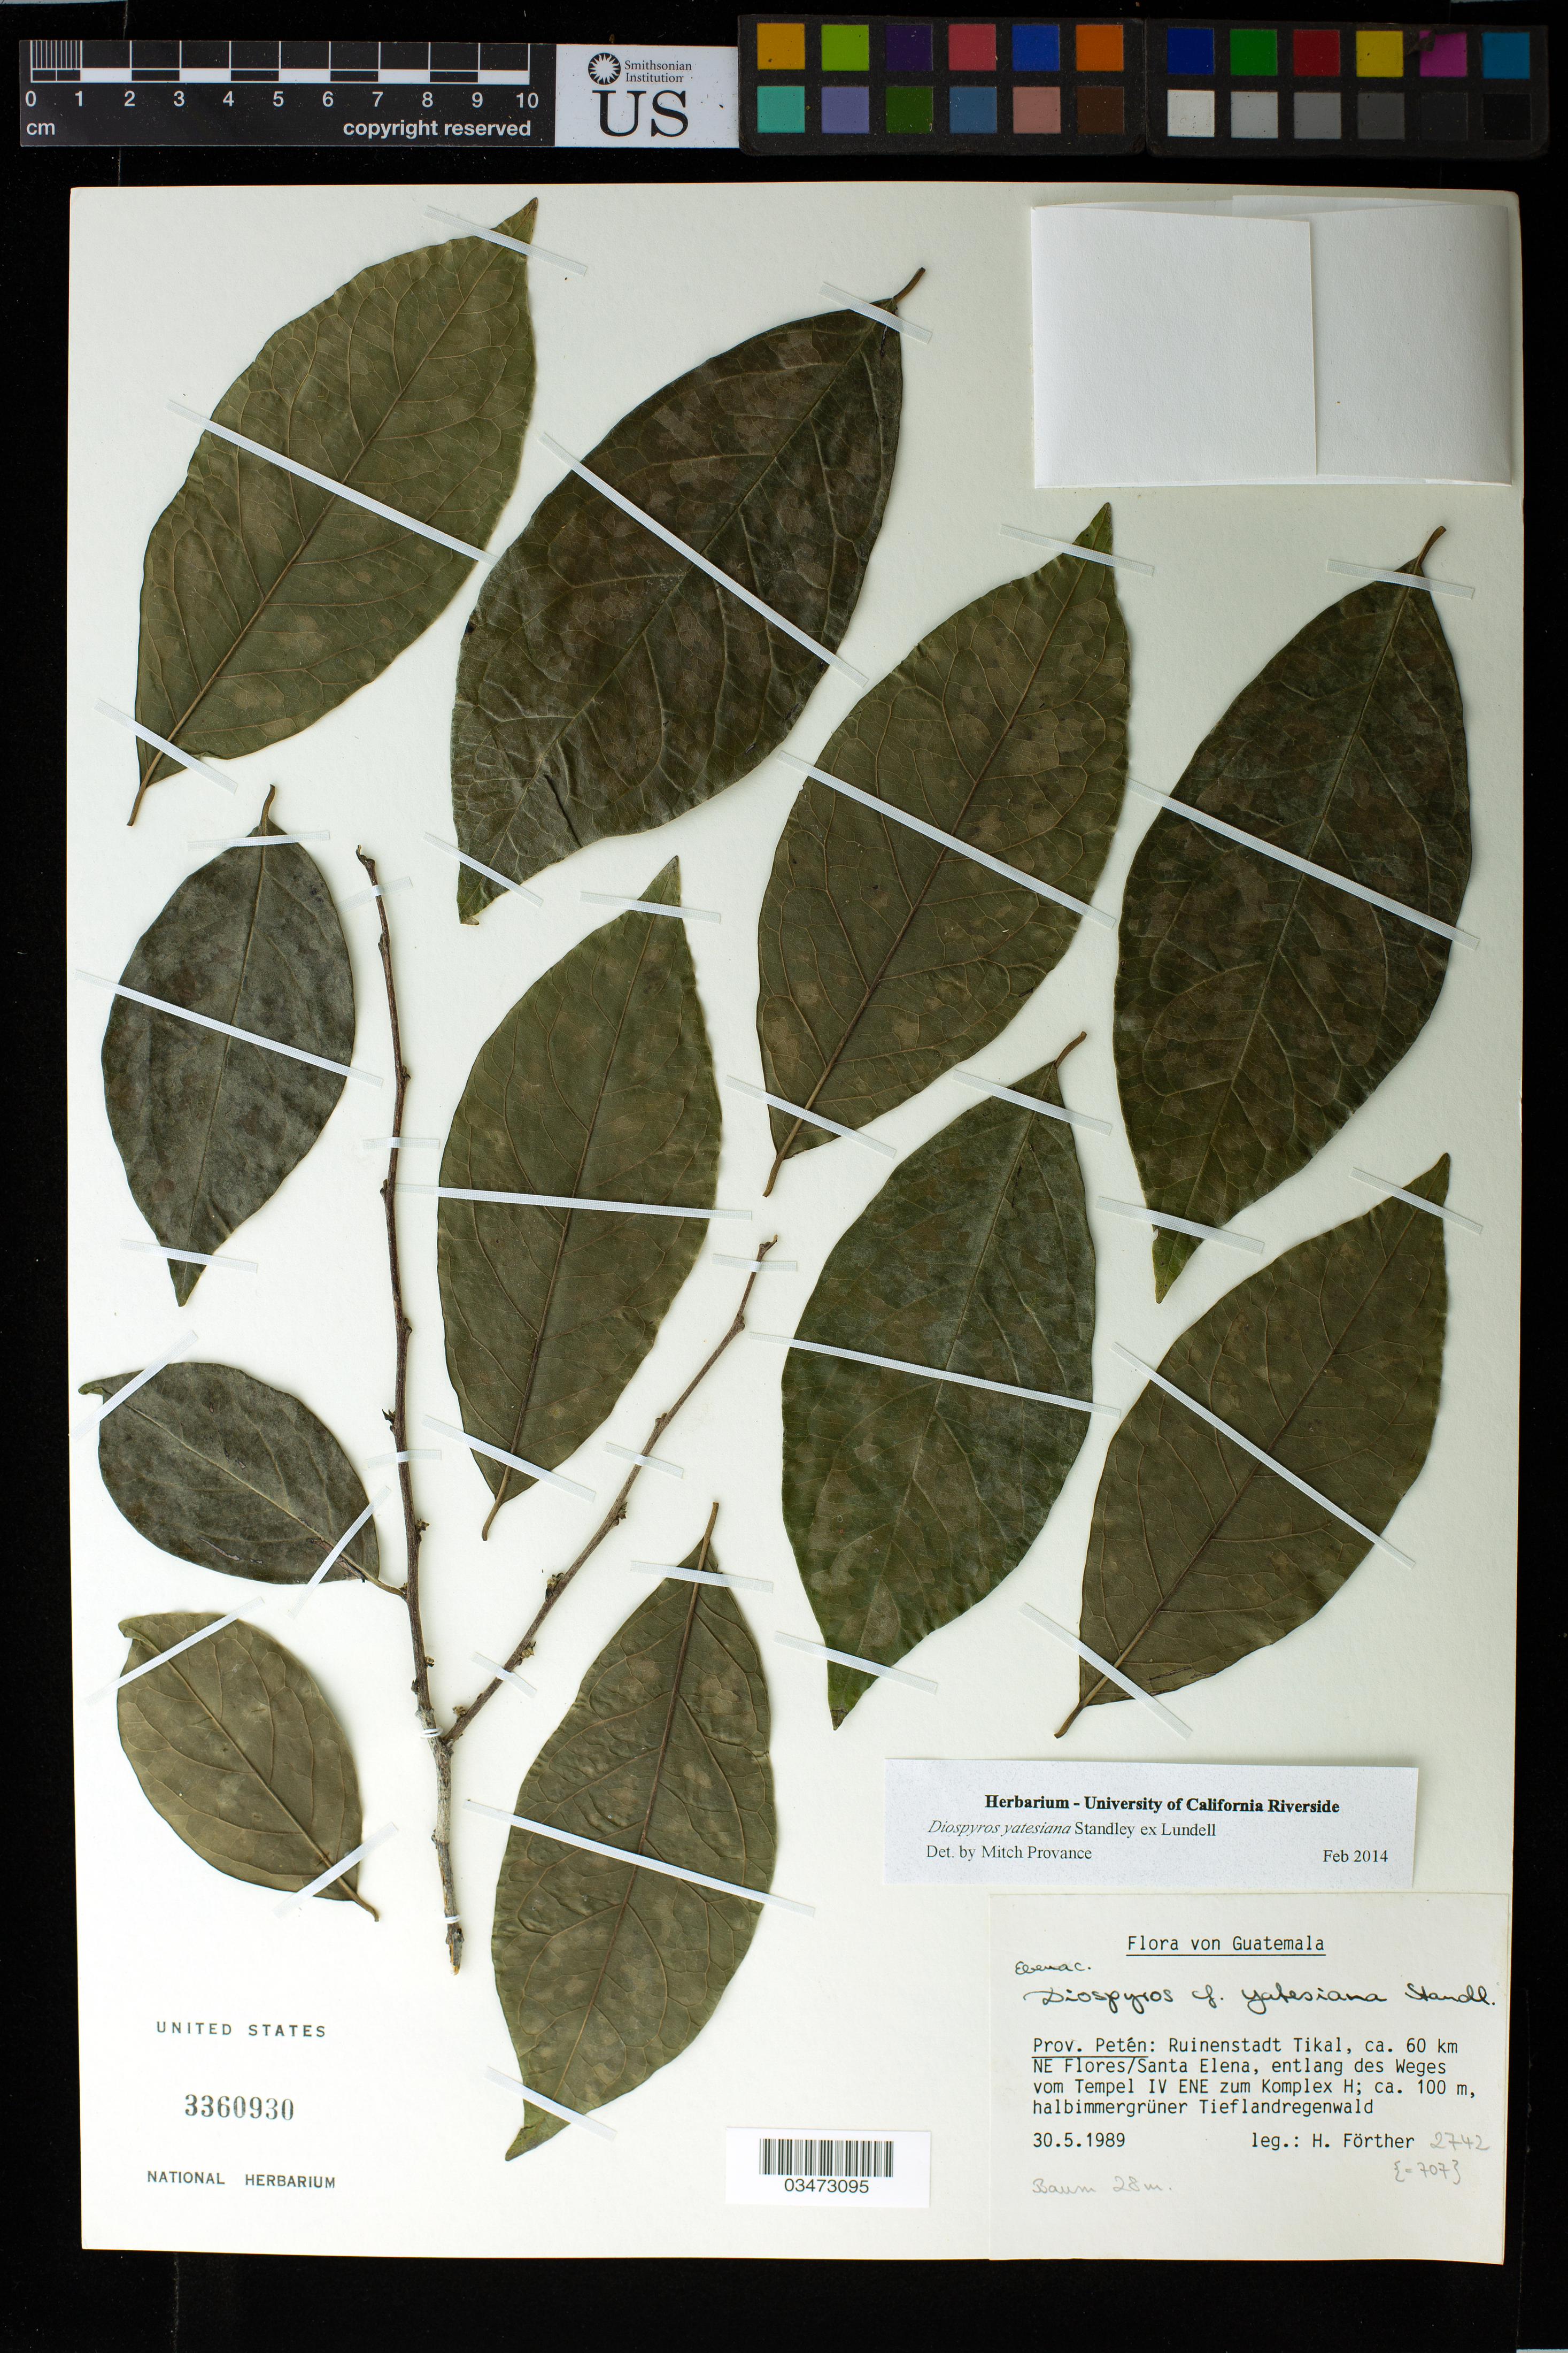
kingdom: Plantae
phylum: Tracheophyta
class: Magnoliopsida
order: Ericales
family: Ebenaceae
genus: Diospyros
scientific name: Diospyros yatesiana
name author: Standl. ex Lundell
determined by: Provance, M. C.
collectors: H. Förther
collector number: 2742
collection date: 1989-05-30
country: Guatemala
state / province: El Petén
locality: Ruinenstadt Tikal, ca. 60 km NE flores/Santa Elena, entlang des Weges vom Tempel IV ENE zum Komplex H.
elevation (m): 100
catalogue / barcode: US 3360930